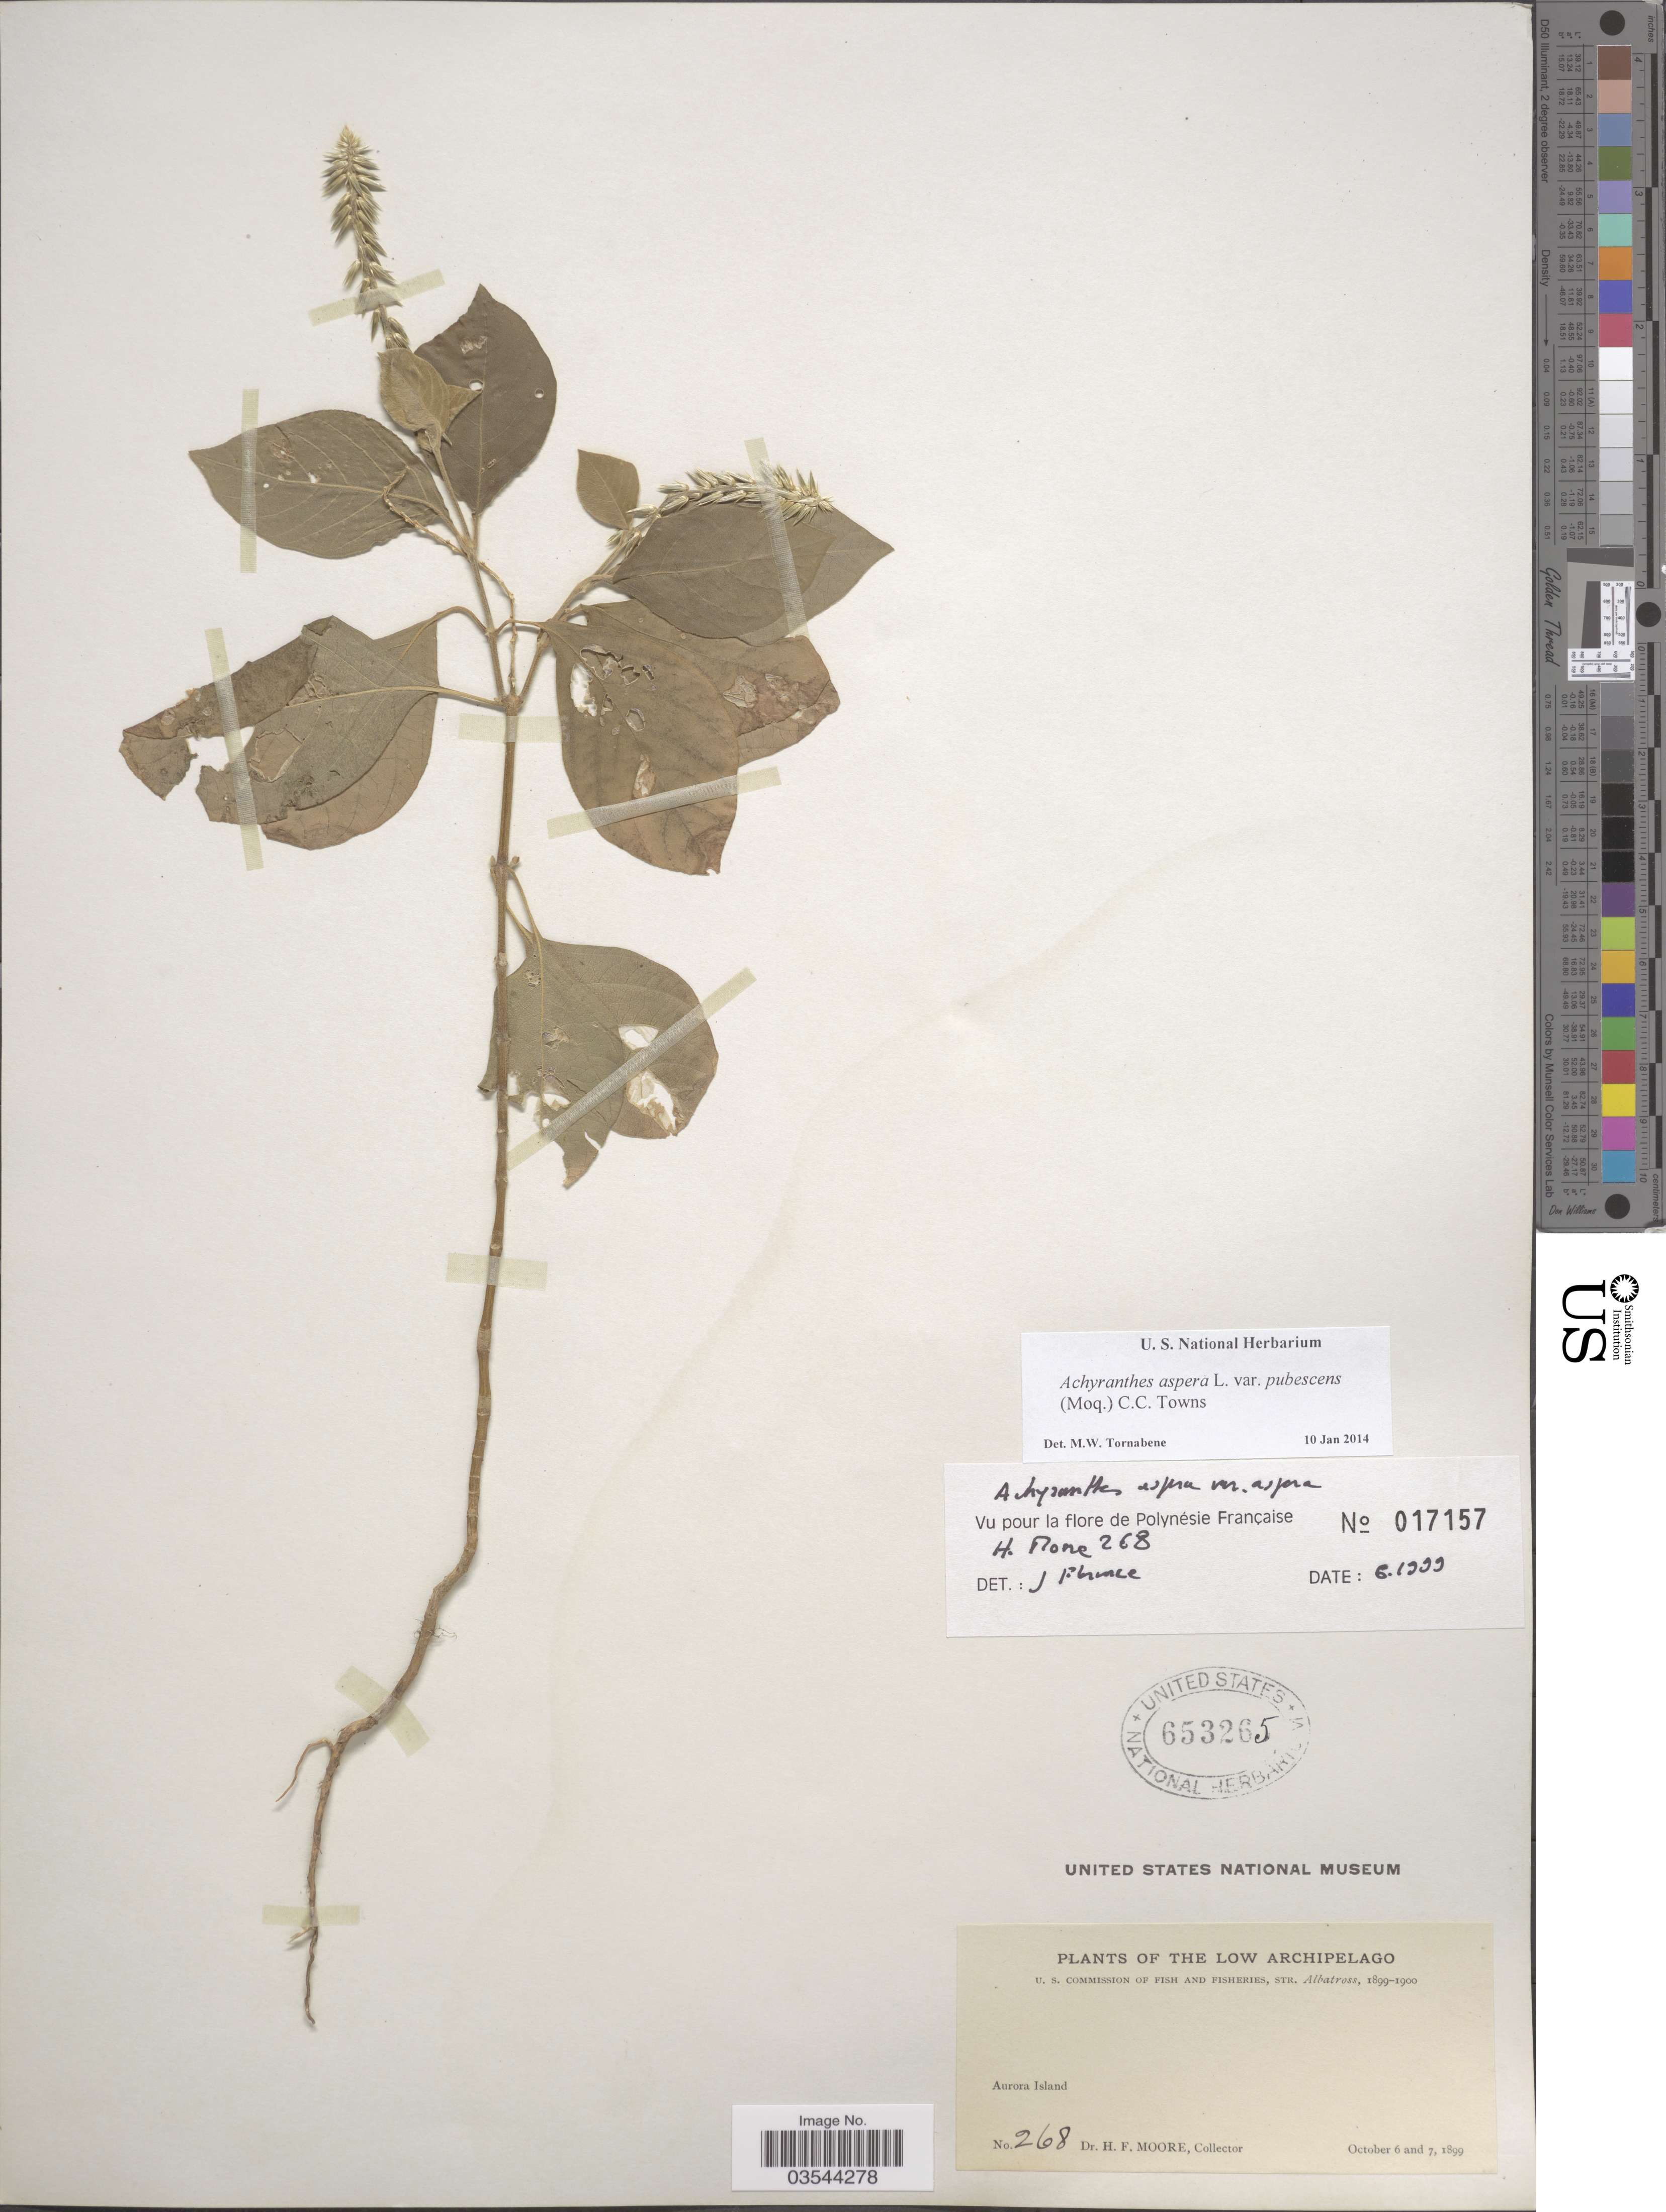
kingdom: Plantae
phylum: Tracheophyta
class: Magnoliopsida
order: Caryophyllales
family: Amaranthaceae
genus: Achyranthes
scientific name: Achyranthes aspera var. pubescens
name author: (Moq.) M. Gómez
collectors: H. F. Moore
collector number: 268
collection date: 1899-10-06/1899-10-07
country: French Polynesia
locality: The Low Archipelago. Aurora Island.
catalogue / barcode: US 653265